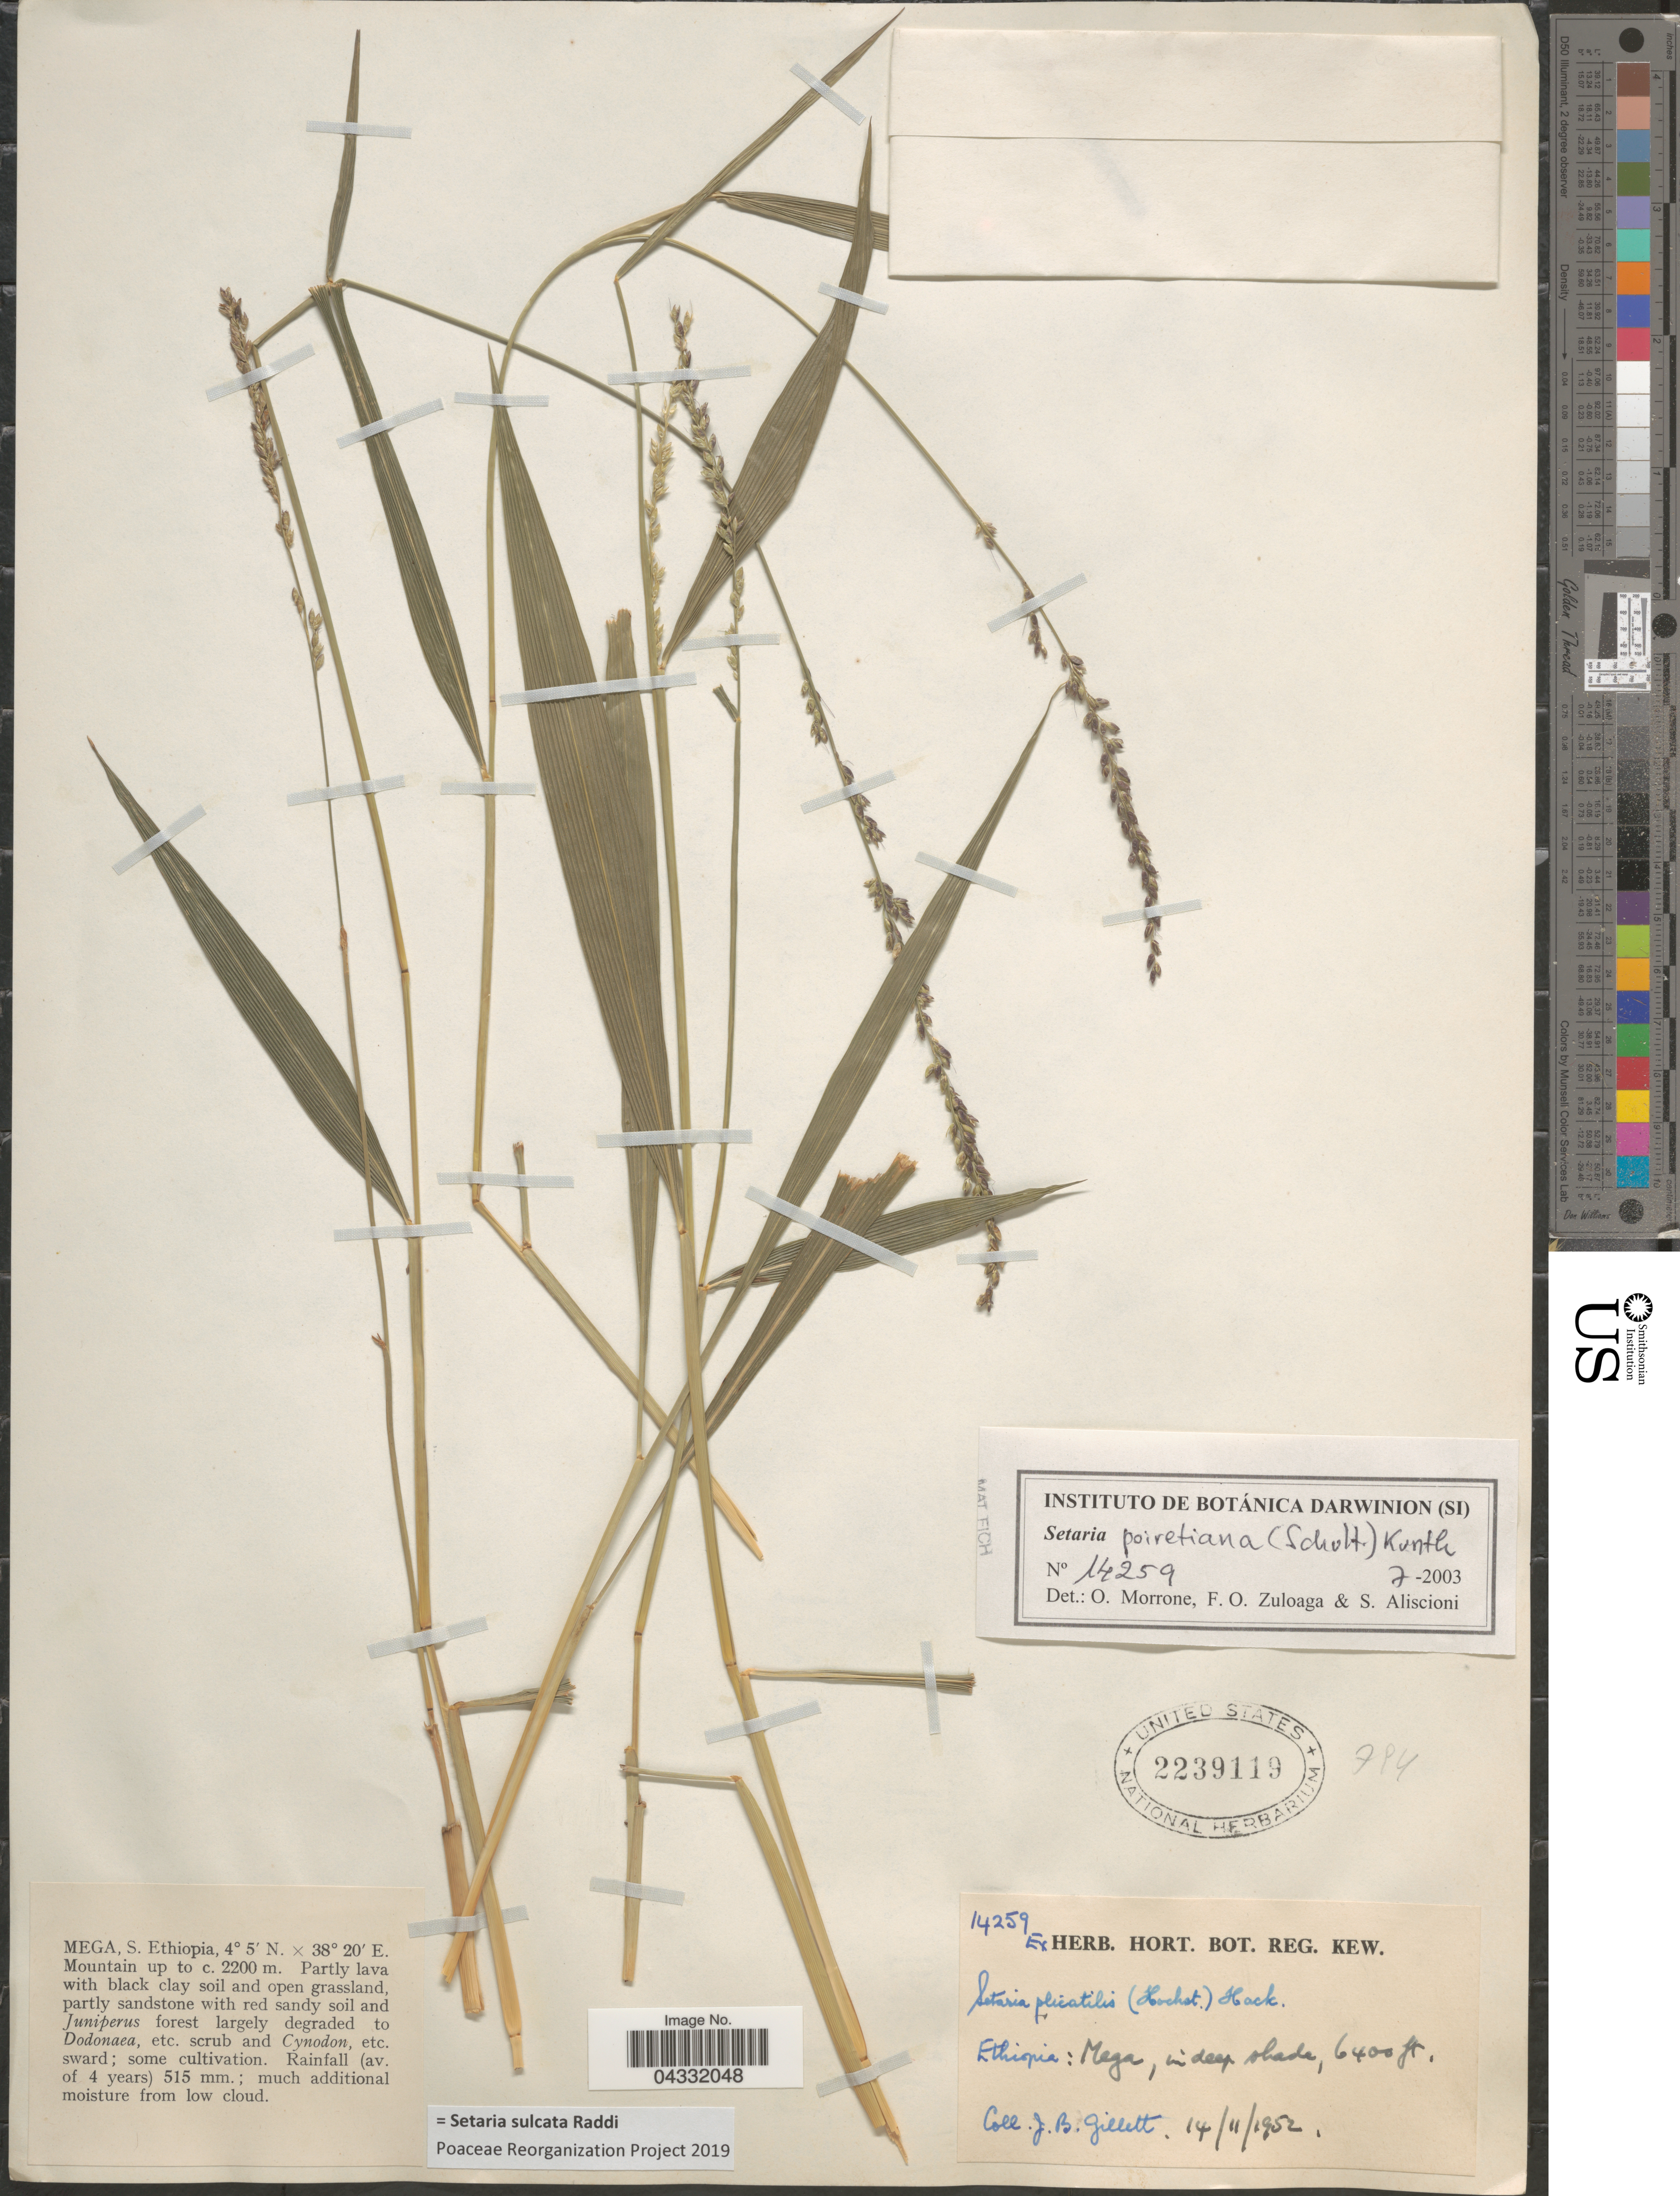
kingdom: Plantae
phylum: Tracheophyta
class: Liliopsida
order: Poales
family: Poaceae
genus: Setaria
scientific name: Setaria sulcata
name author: Raddi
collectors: J. B. Gillett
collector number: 14259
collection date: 1952-11-14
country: Ethiopia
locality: Mega, S. Ethiopia.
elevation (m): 1951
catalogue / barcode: US 2239119